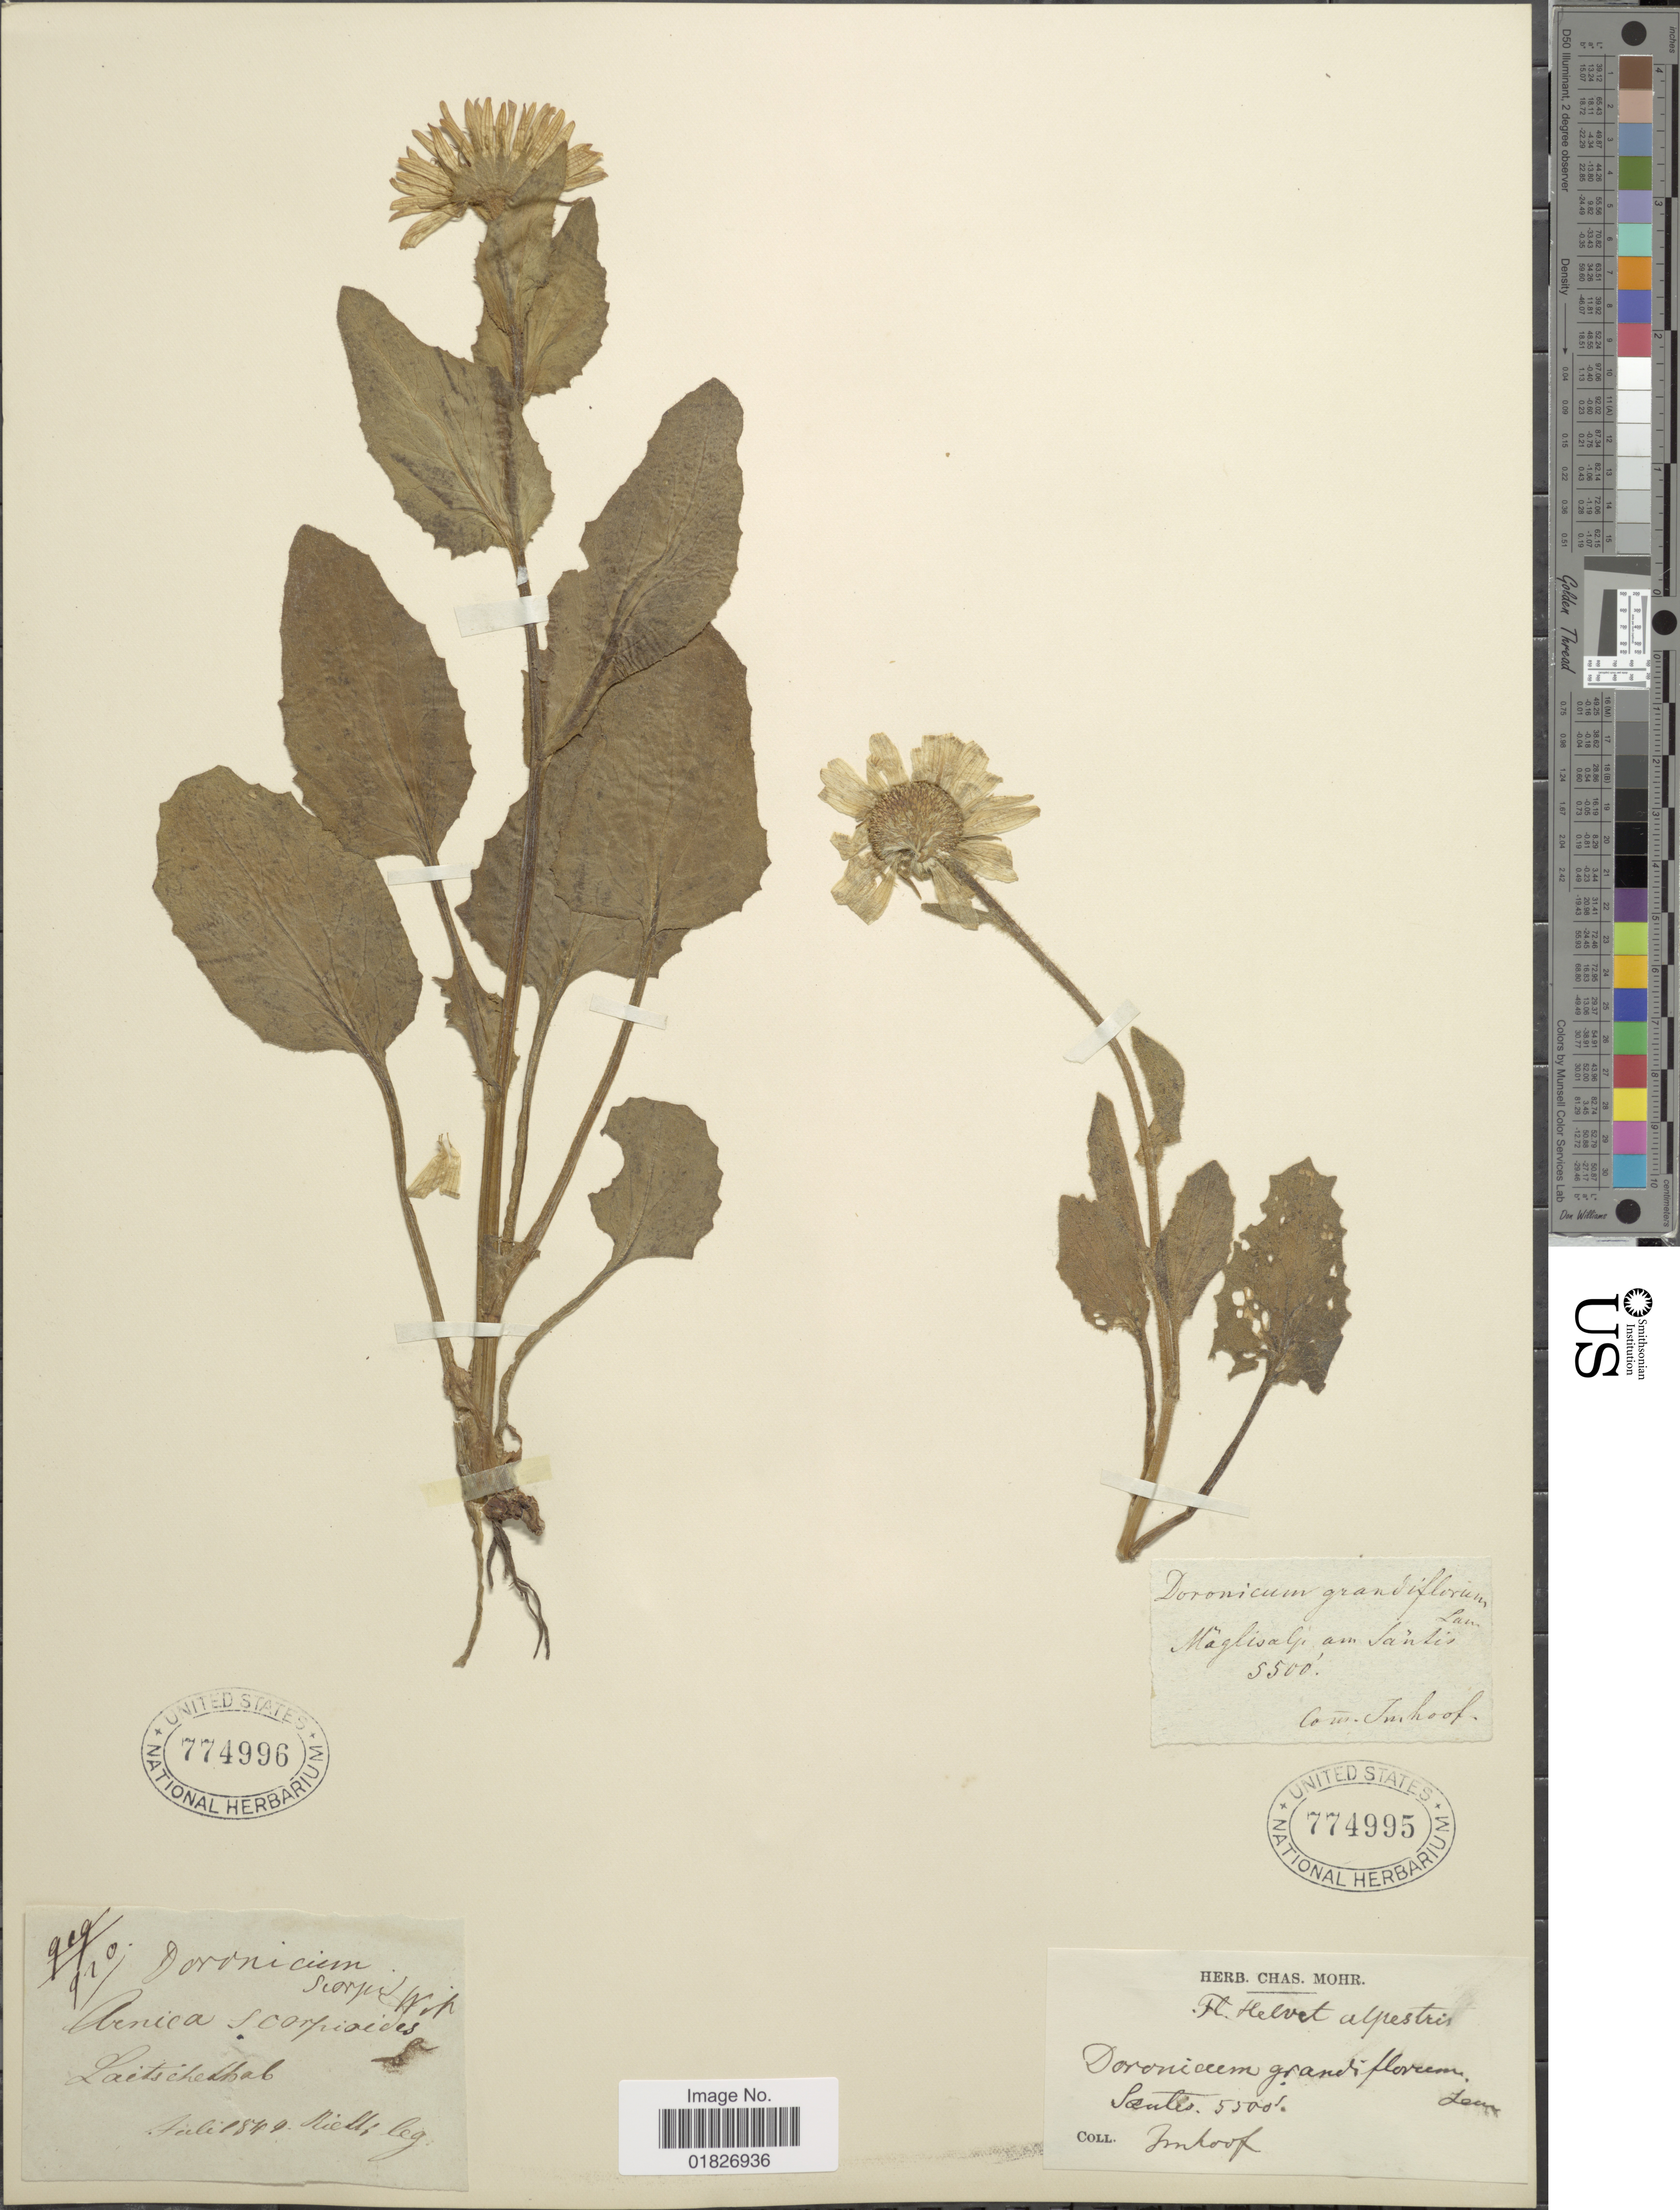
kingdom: Plantae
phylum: Tracheophyta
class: Magnoliopsida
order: Asterales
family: Asteraceae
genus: Doronicum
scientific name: Doronicum grandiflorum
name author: Lam.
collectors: Imhoof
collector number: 919/920*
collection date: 1849-07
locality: Laitschedhab [interpreted], Sautes [interpreted]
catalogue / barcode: US 774996